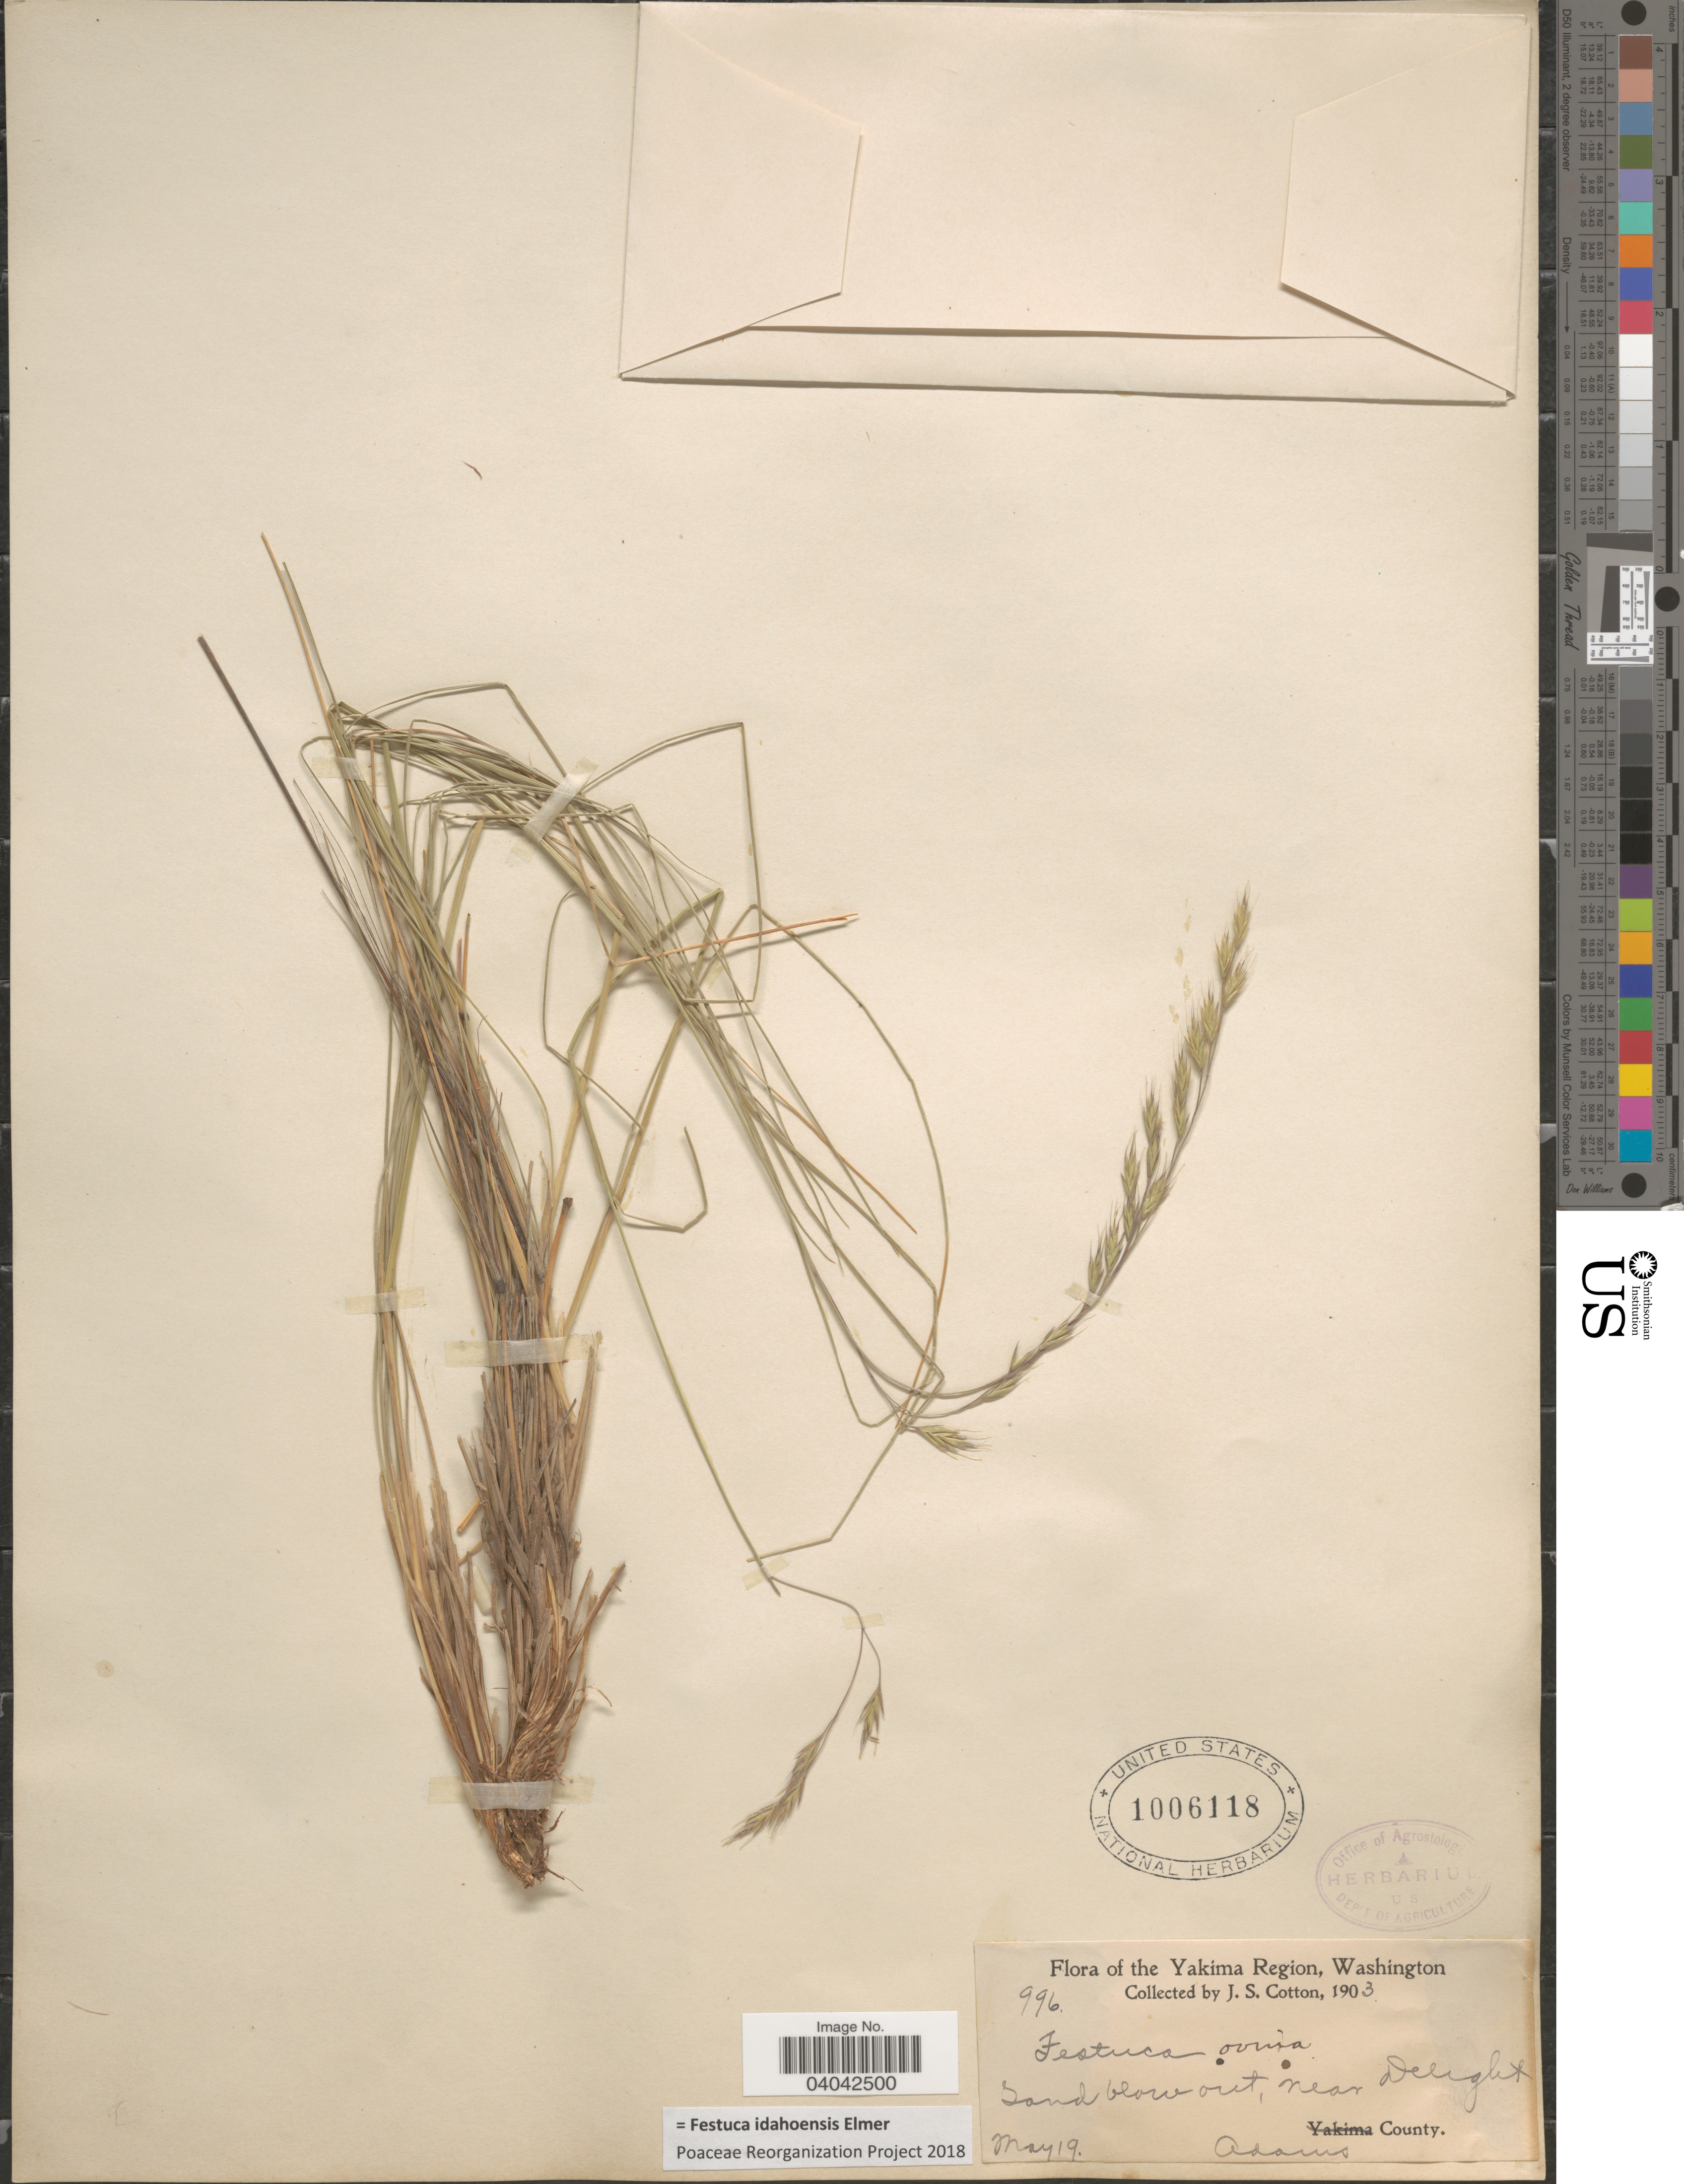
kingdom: Plantae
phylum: Tracheophyta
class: Liliopsida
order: Poales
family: Poaceae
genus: Festuca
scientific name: Festuca idahoensis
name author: Elmer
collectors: J. S. Cotton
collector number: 996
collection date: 1903-05-19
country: United States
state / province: Washington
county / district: Adams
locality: The Yakima Region. Near Delight. Adams County.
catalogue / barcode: US 1006118